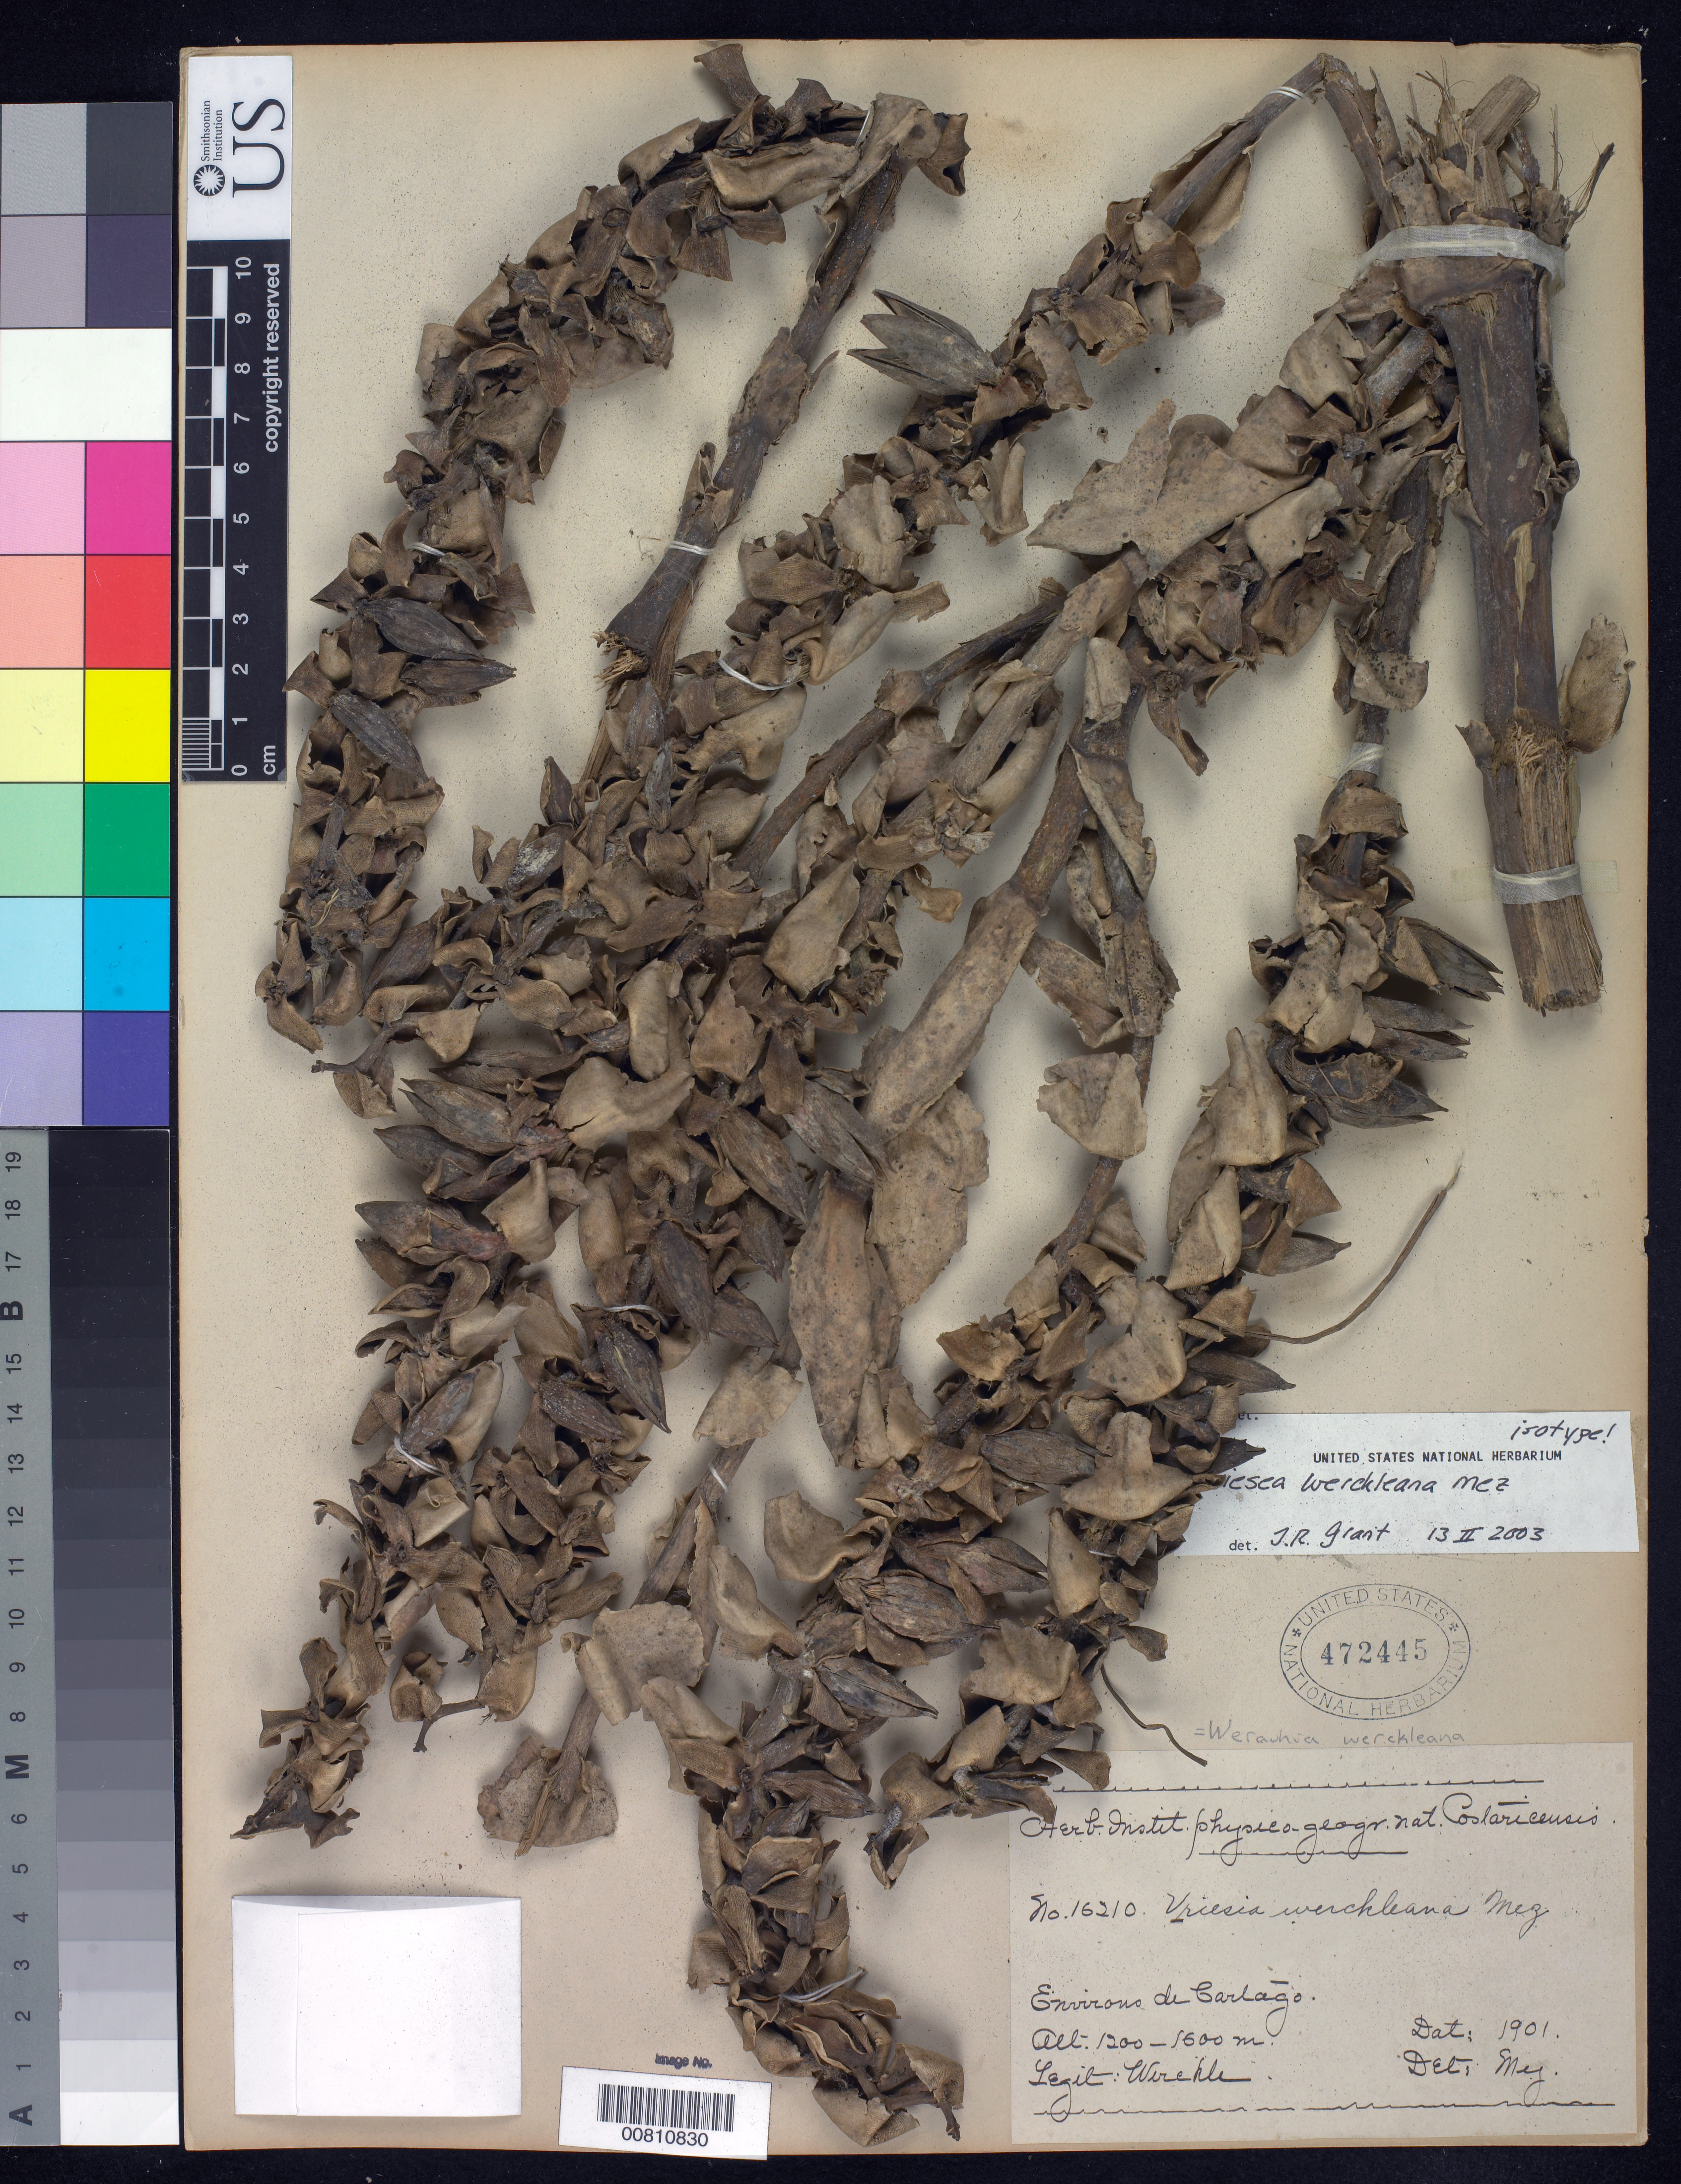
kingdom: Plantae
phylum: Tracheophyta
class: Liliopsida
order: Poales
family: Bromeliaceae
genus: Vriesea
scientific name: Vriesea werckleana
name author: Mez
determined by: Grant, J. R., (SWITZERLAND)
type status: Isotype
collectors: C. C Wercklé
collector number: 16210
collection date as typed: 1901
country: Costa Rica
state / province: Cartago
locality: Environs de Cartago.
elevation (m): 1200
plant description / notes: Acc. to Tropicos = Werauhia werckleana (Mez) J.R. Grant (Trop. Subtrop. Pflanzenwelt 91: 38. 1995).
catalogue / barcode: US 472445